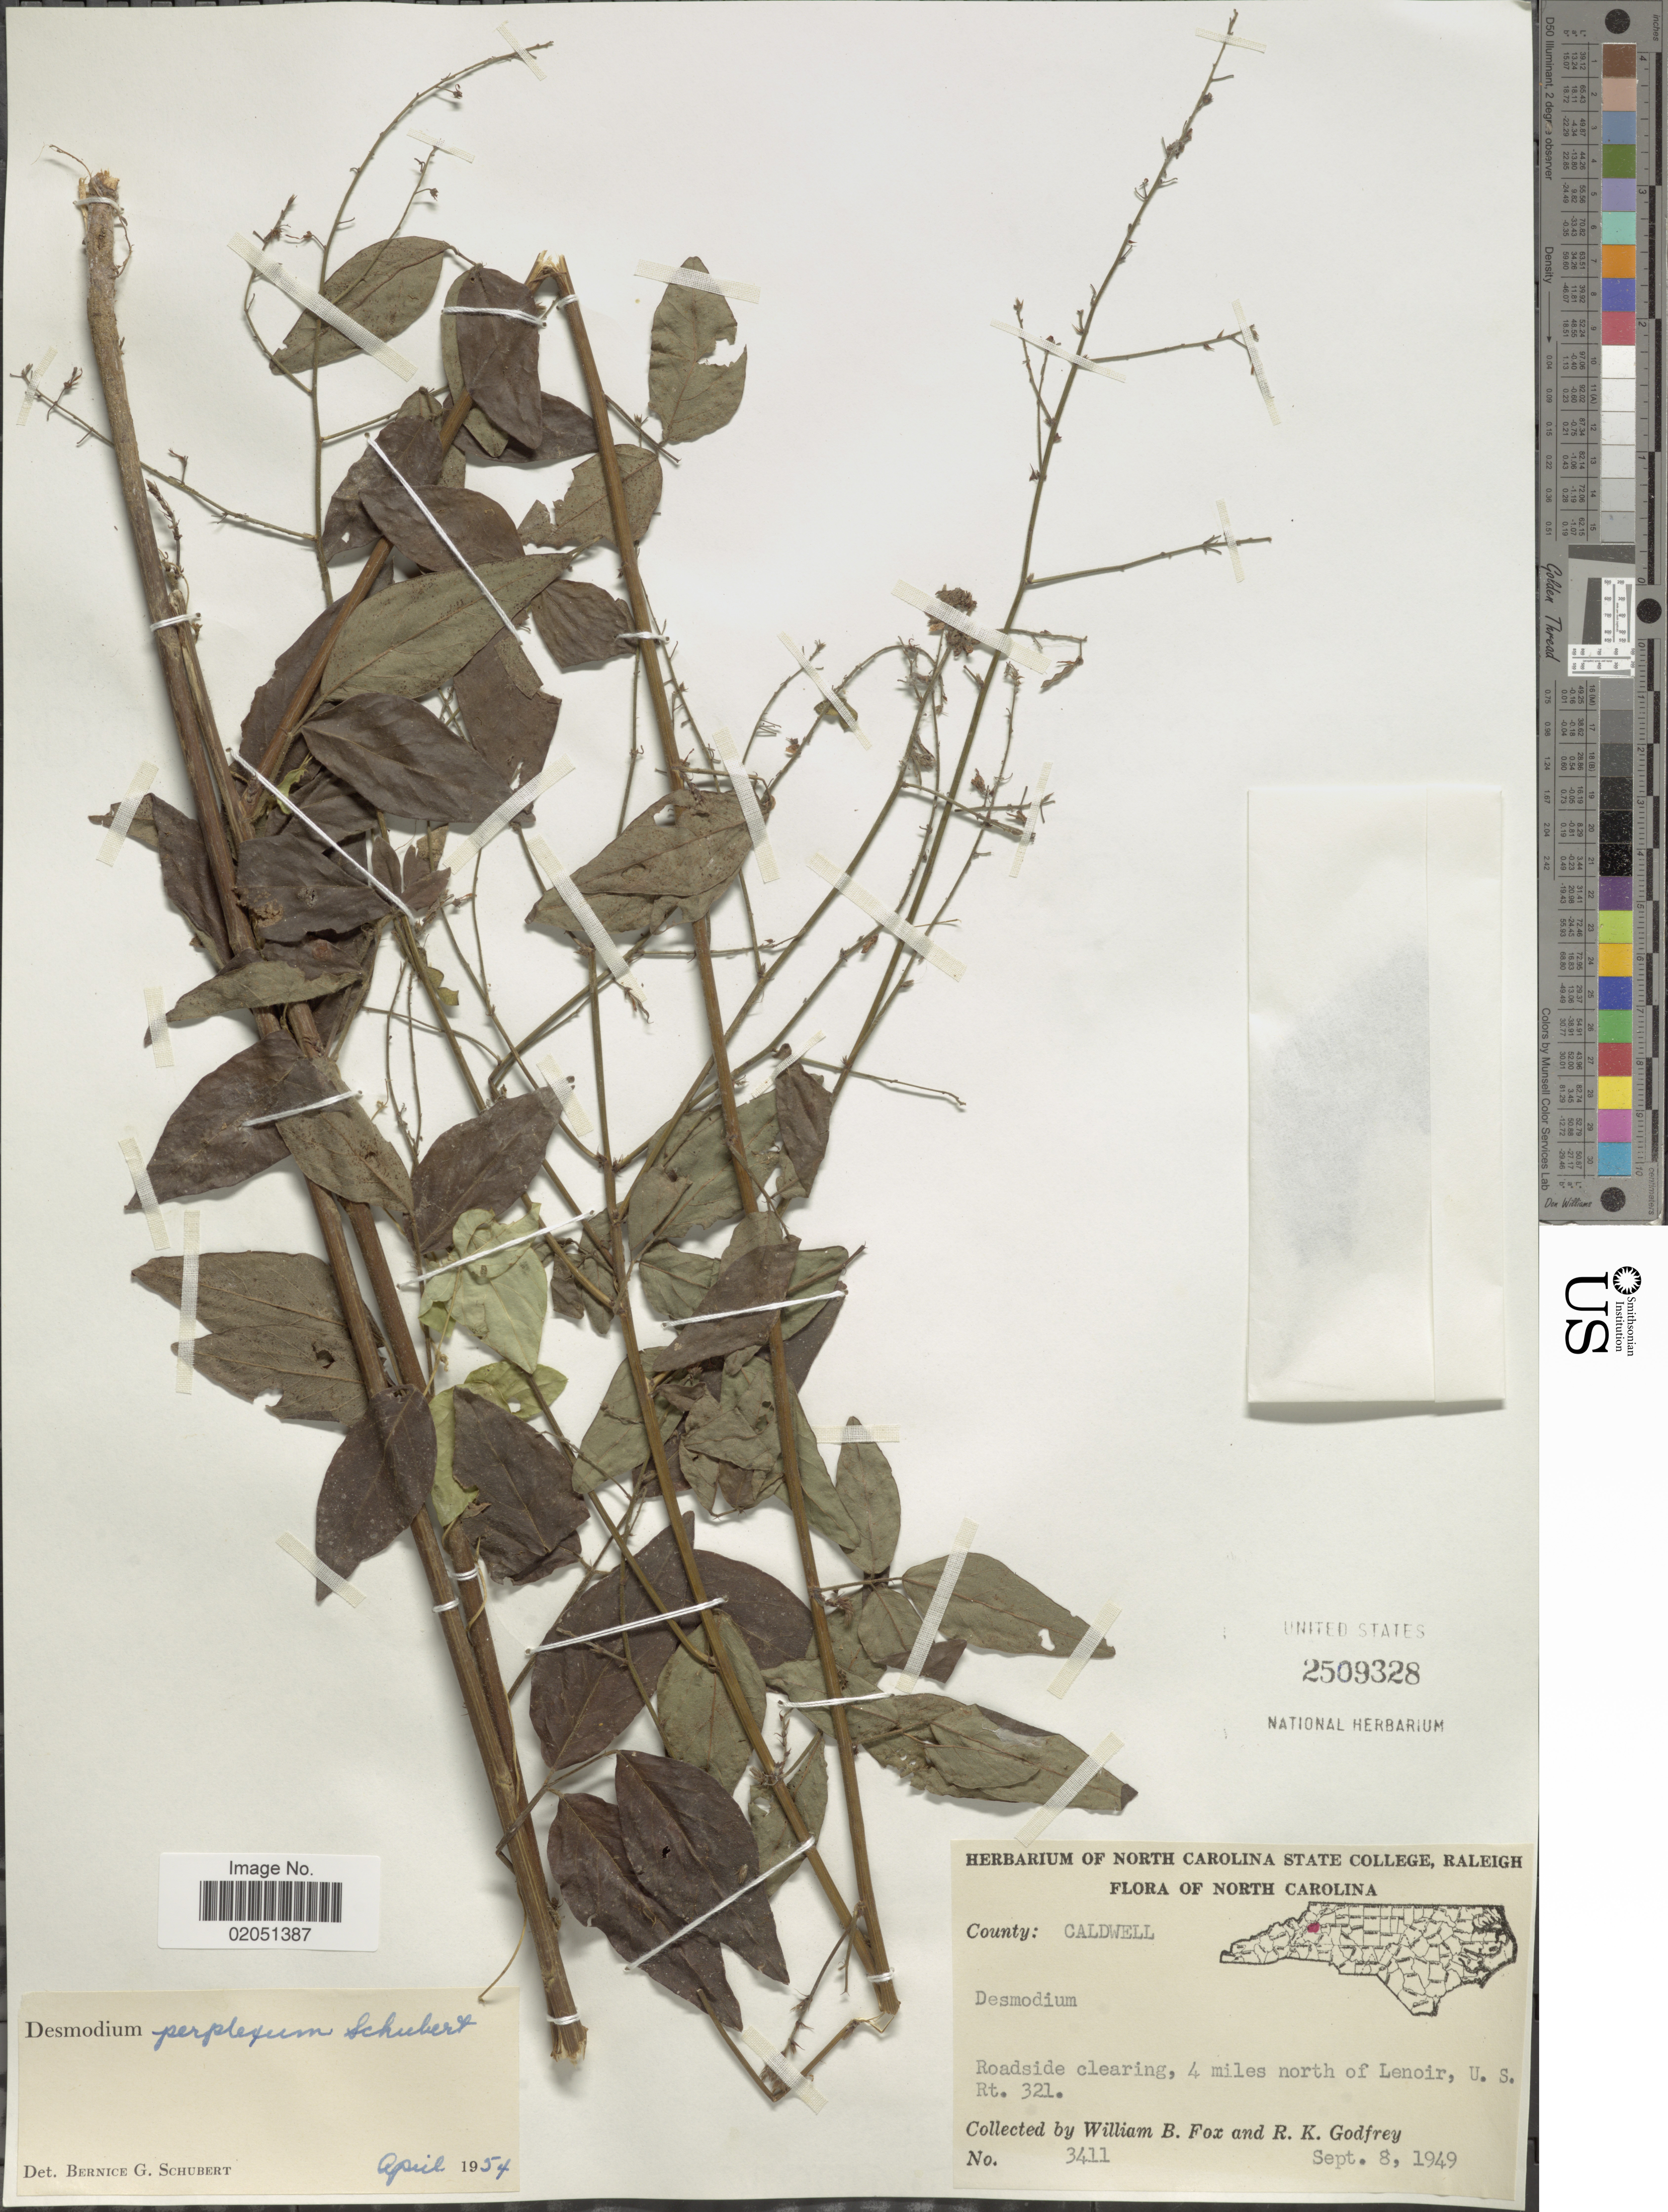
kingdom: Plantae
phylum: Tracheophyta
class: Magnoliopsida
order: Fabales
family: Fabaceae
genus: Desmodium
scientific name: Desmodium perplexum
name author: B.G. Schub.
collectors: W. B. Fox & R. K. Godfrey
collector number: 3411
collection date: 1949-09-08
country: United States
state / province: North Carolina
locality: County: Caldwell, roadside clearing, 4 miles south of Caldwell Co. line, U.S. Rt. 321.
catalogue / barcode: US 2509328